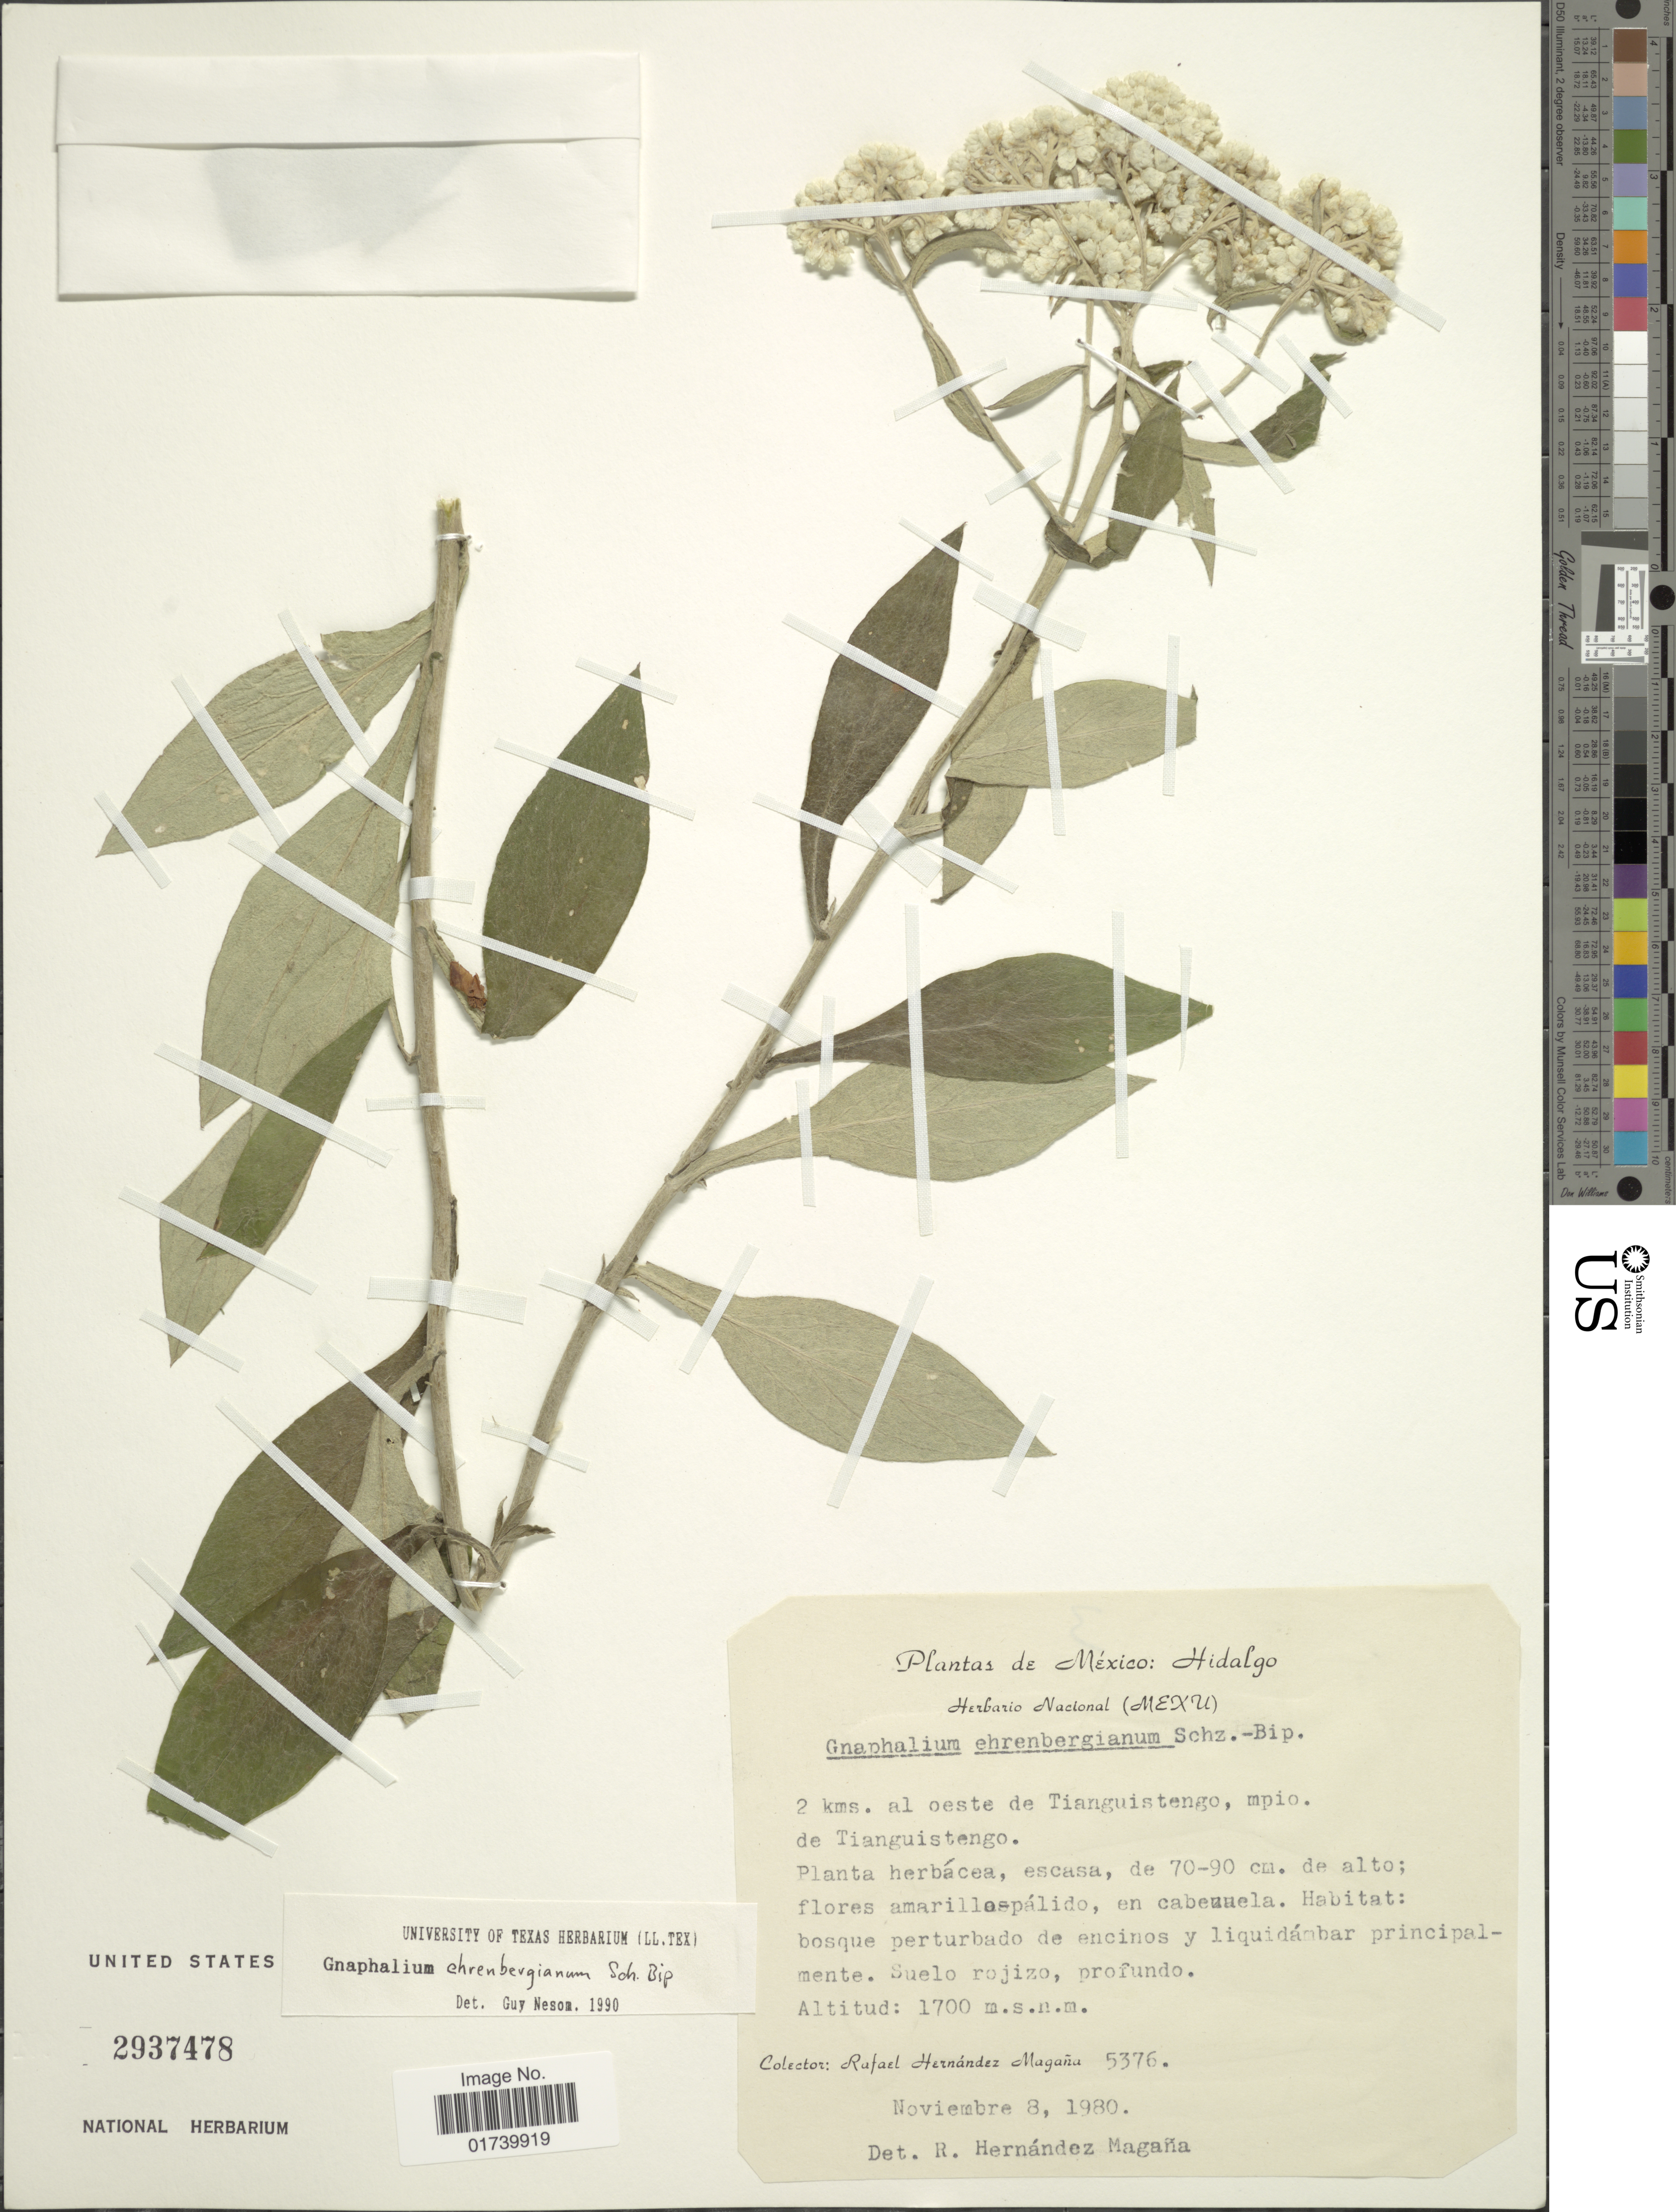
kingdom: Plantae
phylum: Tracheophyta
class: Magnoliopsida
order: Asterales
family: Asteraceae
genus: Pseudognaphalium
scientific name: Pseudognaphalium ehrenbergianum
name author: (Sch. Bip. ex Klatt) Hinojosa & Villaseñor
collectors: R. Hernández-M.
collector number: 5376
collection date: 1980-12-08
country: Mexico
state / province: Hidalgo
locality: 2 km al oeste de Tianguistengo, mpio de Tianguistengo.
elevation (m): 1700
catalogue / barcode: US 2937478